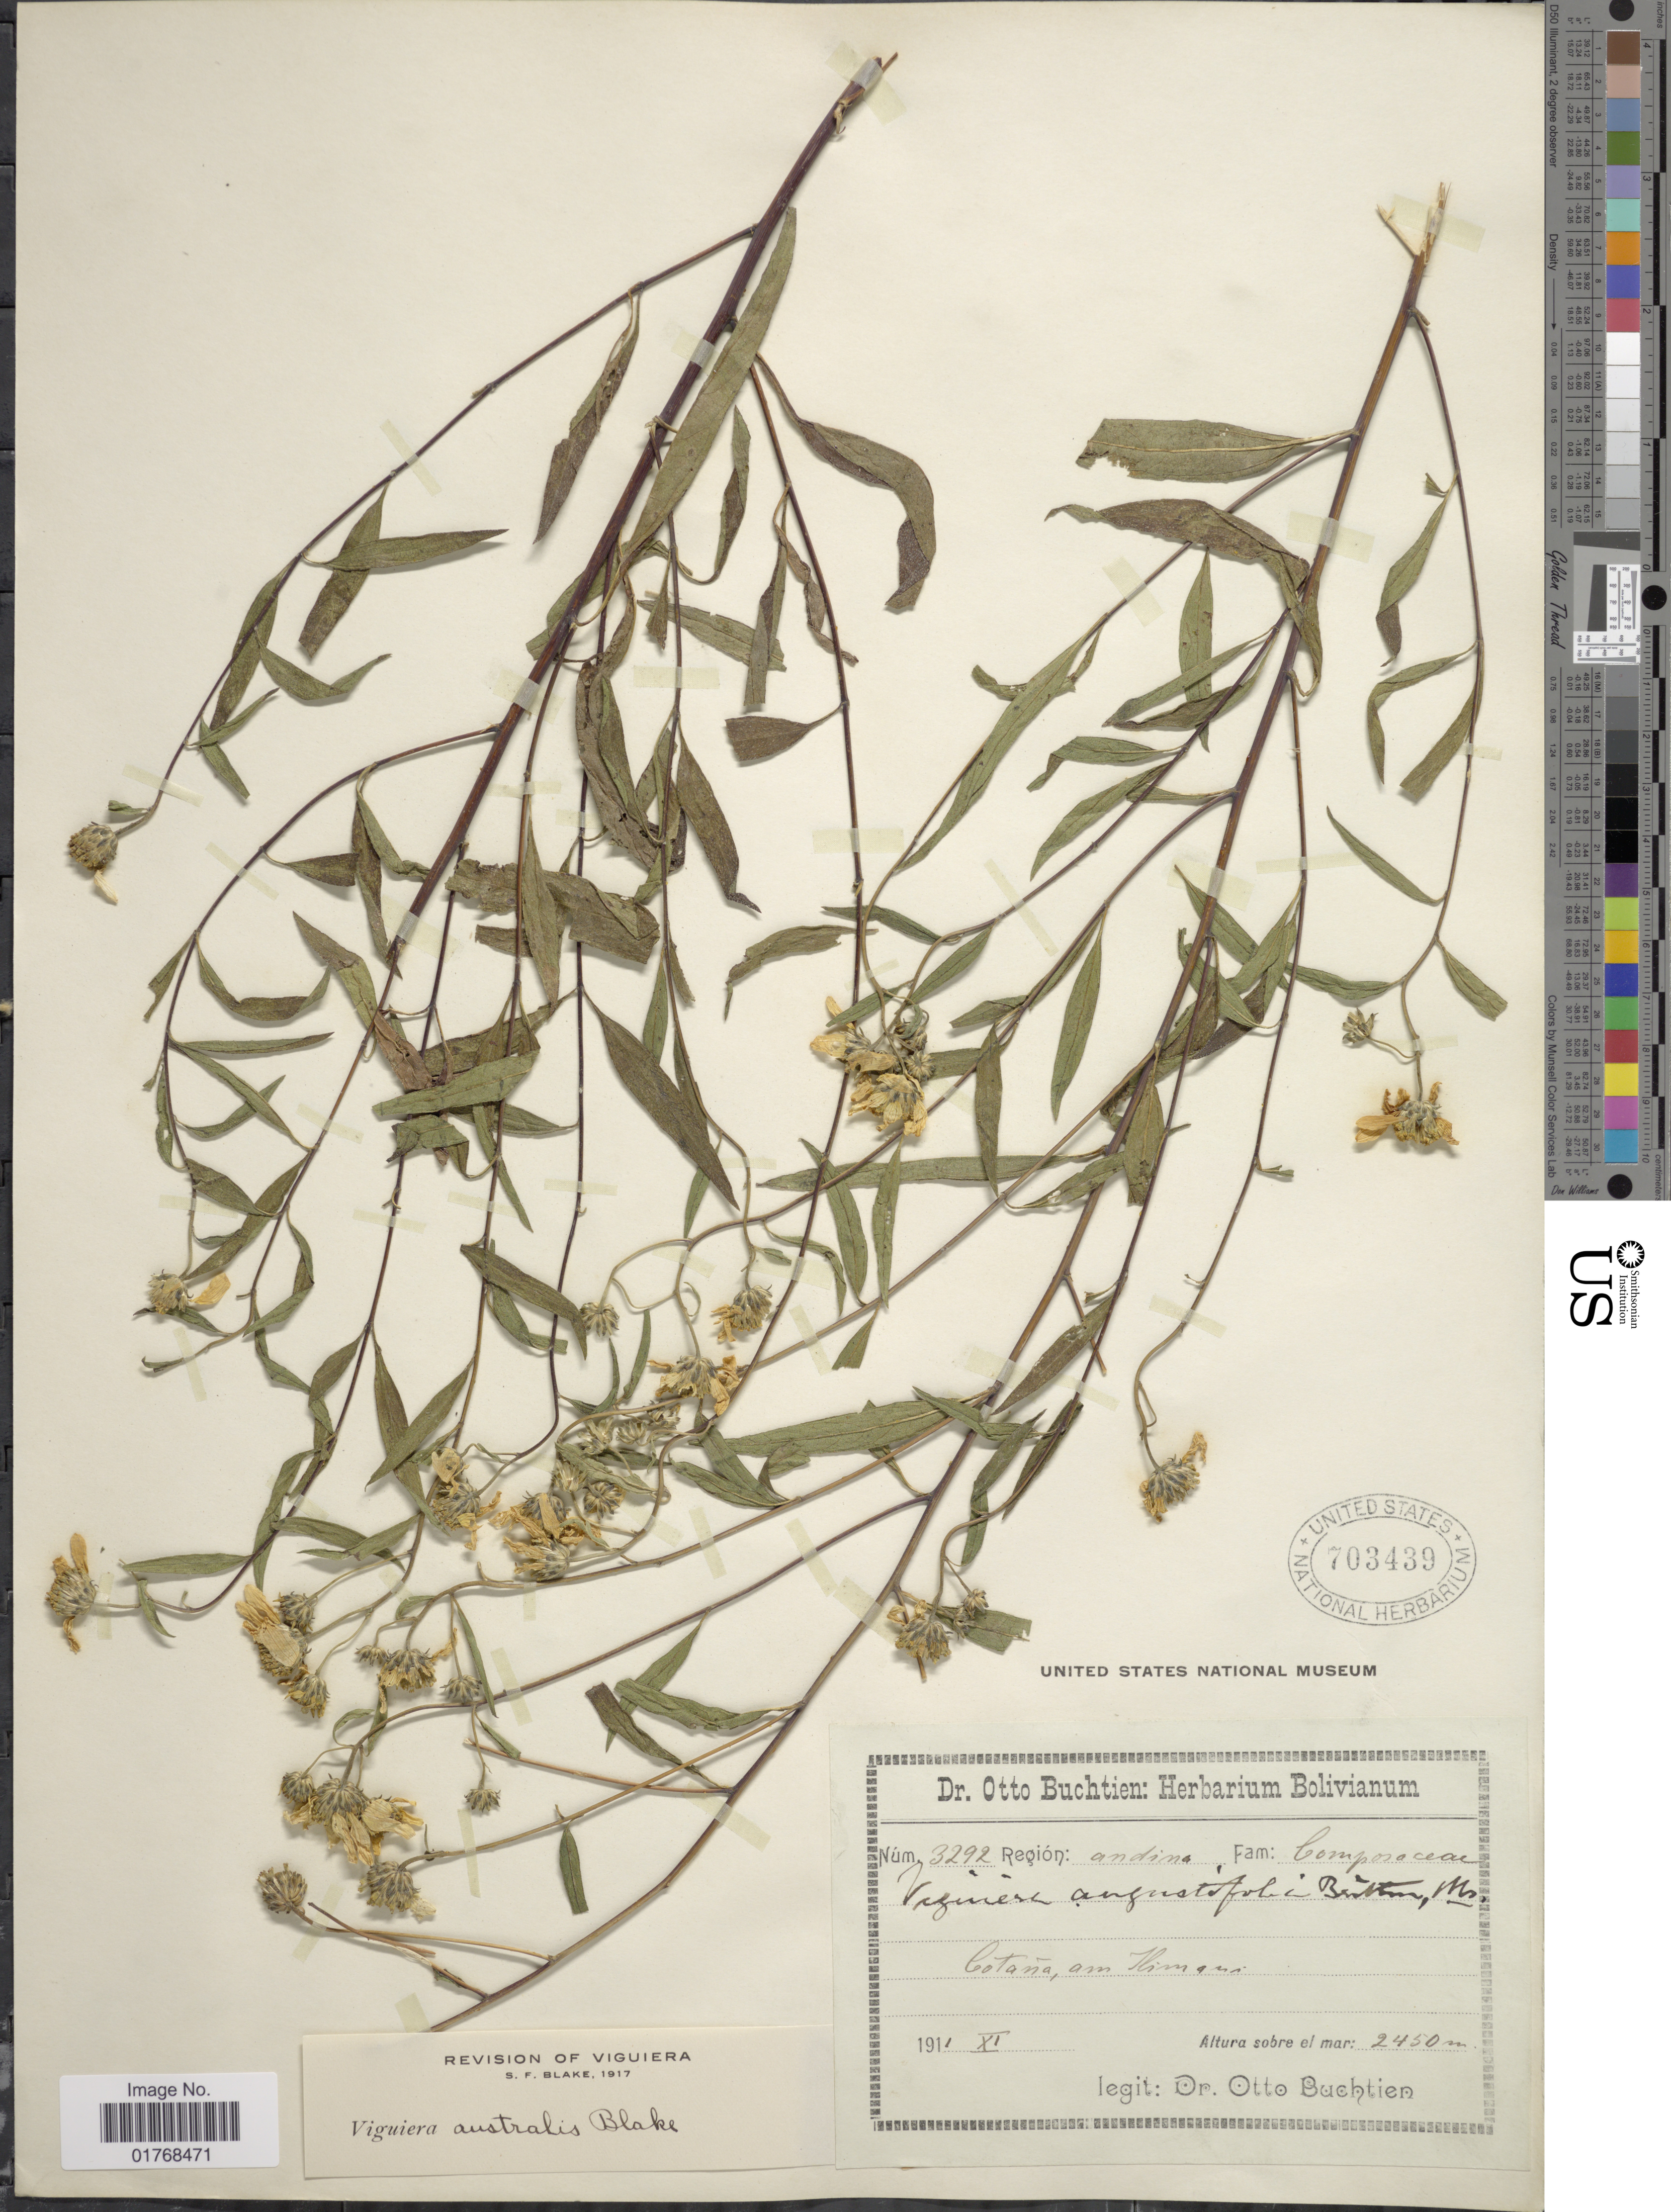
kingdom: Plantae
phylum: Tracheophyta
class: Magnoliopsida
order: Asterales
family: Asteraceae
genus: Viguiera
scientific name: Viguiera australis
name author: Blake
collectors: O. Buchtien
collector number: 3292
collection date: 1911-11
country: Bolivia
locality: Región: andina. Cotaña, am Himani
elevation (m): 2450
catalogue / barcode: US 703439